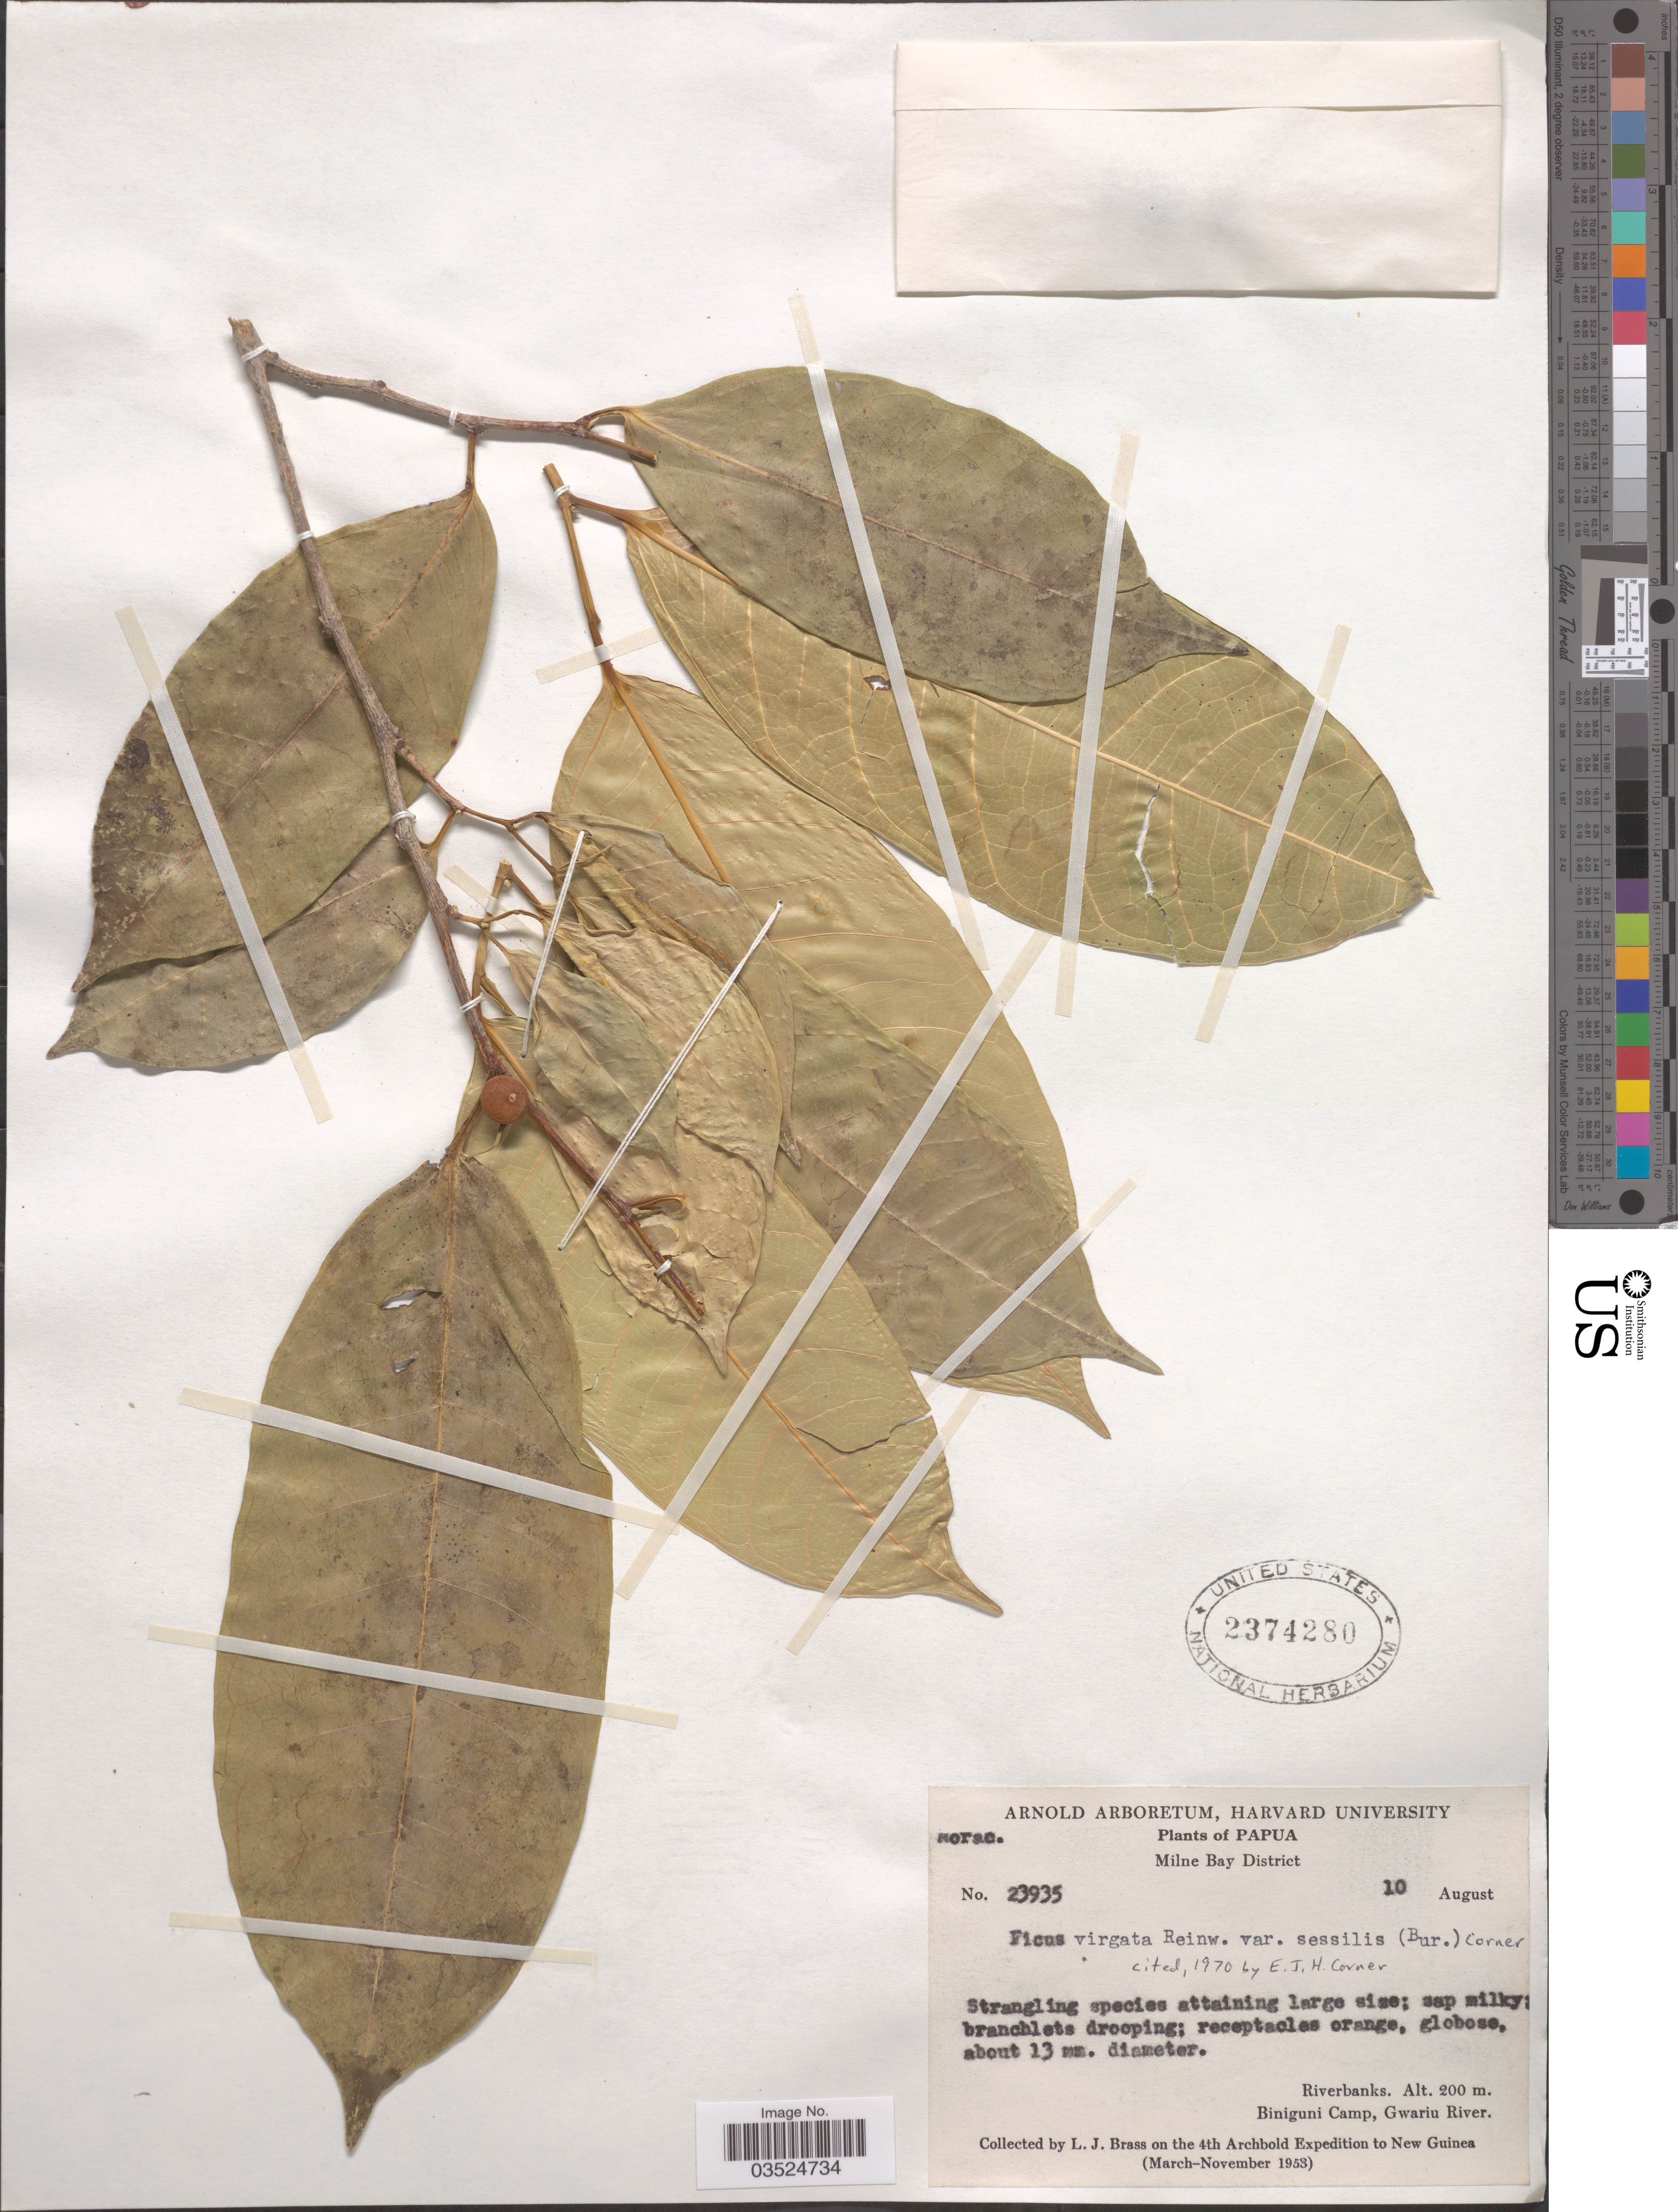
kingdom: Plantae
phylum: Tracheophyta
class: Magnoliopsida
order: Rosales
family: Moraceae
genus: Ficus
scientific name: Ficus virgata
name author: Reinw.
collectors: L. J. Brass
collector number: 23935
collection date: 1953-08-10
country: Papua New Guinea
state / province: Milne Bay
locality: Papua. Milne Bay District. Riverbanks. Biniguni Camp, Gwariu River. New Guinea.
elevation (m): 200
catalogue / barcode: US 2374280